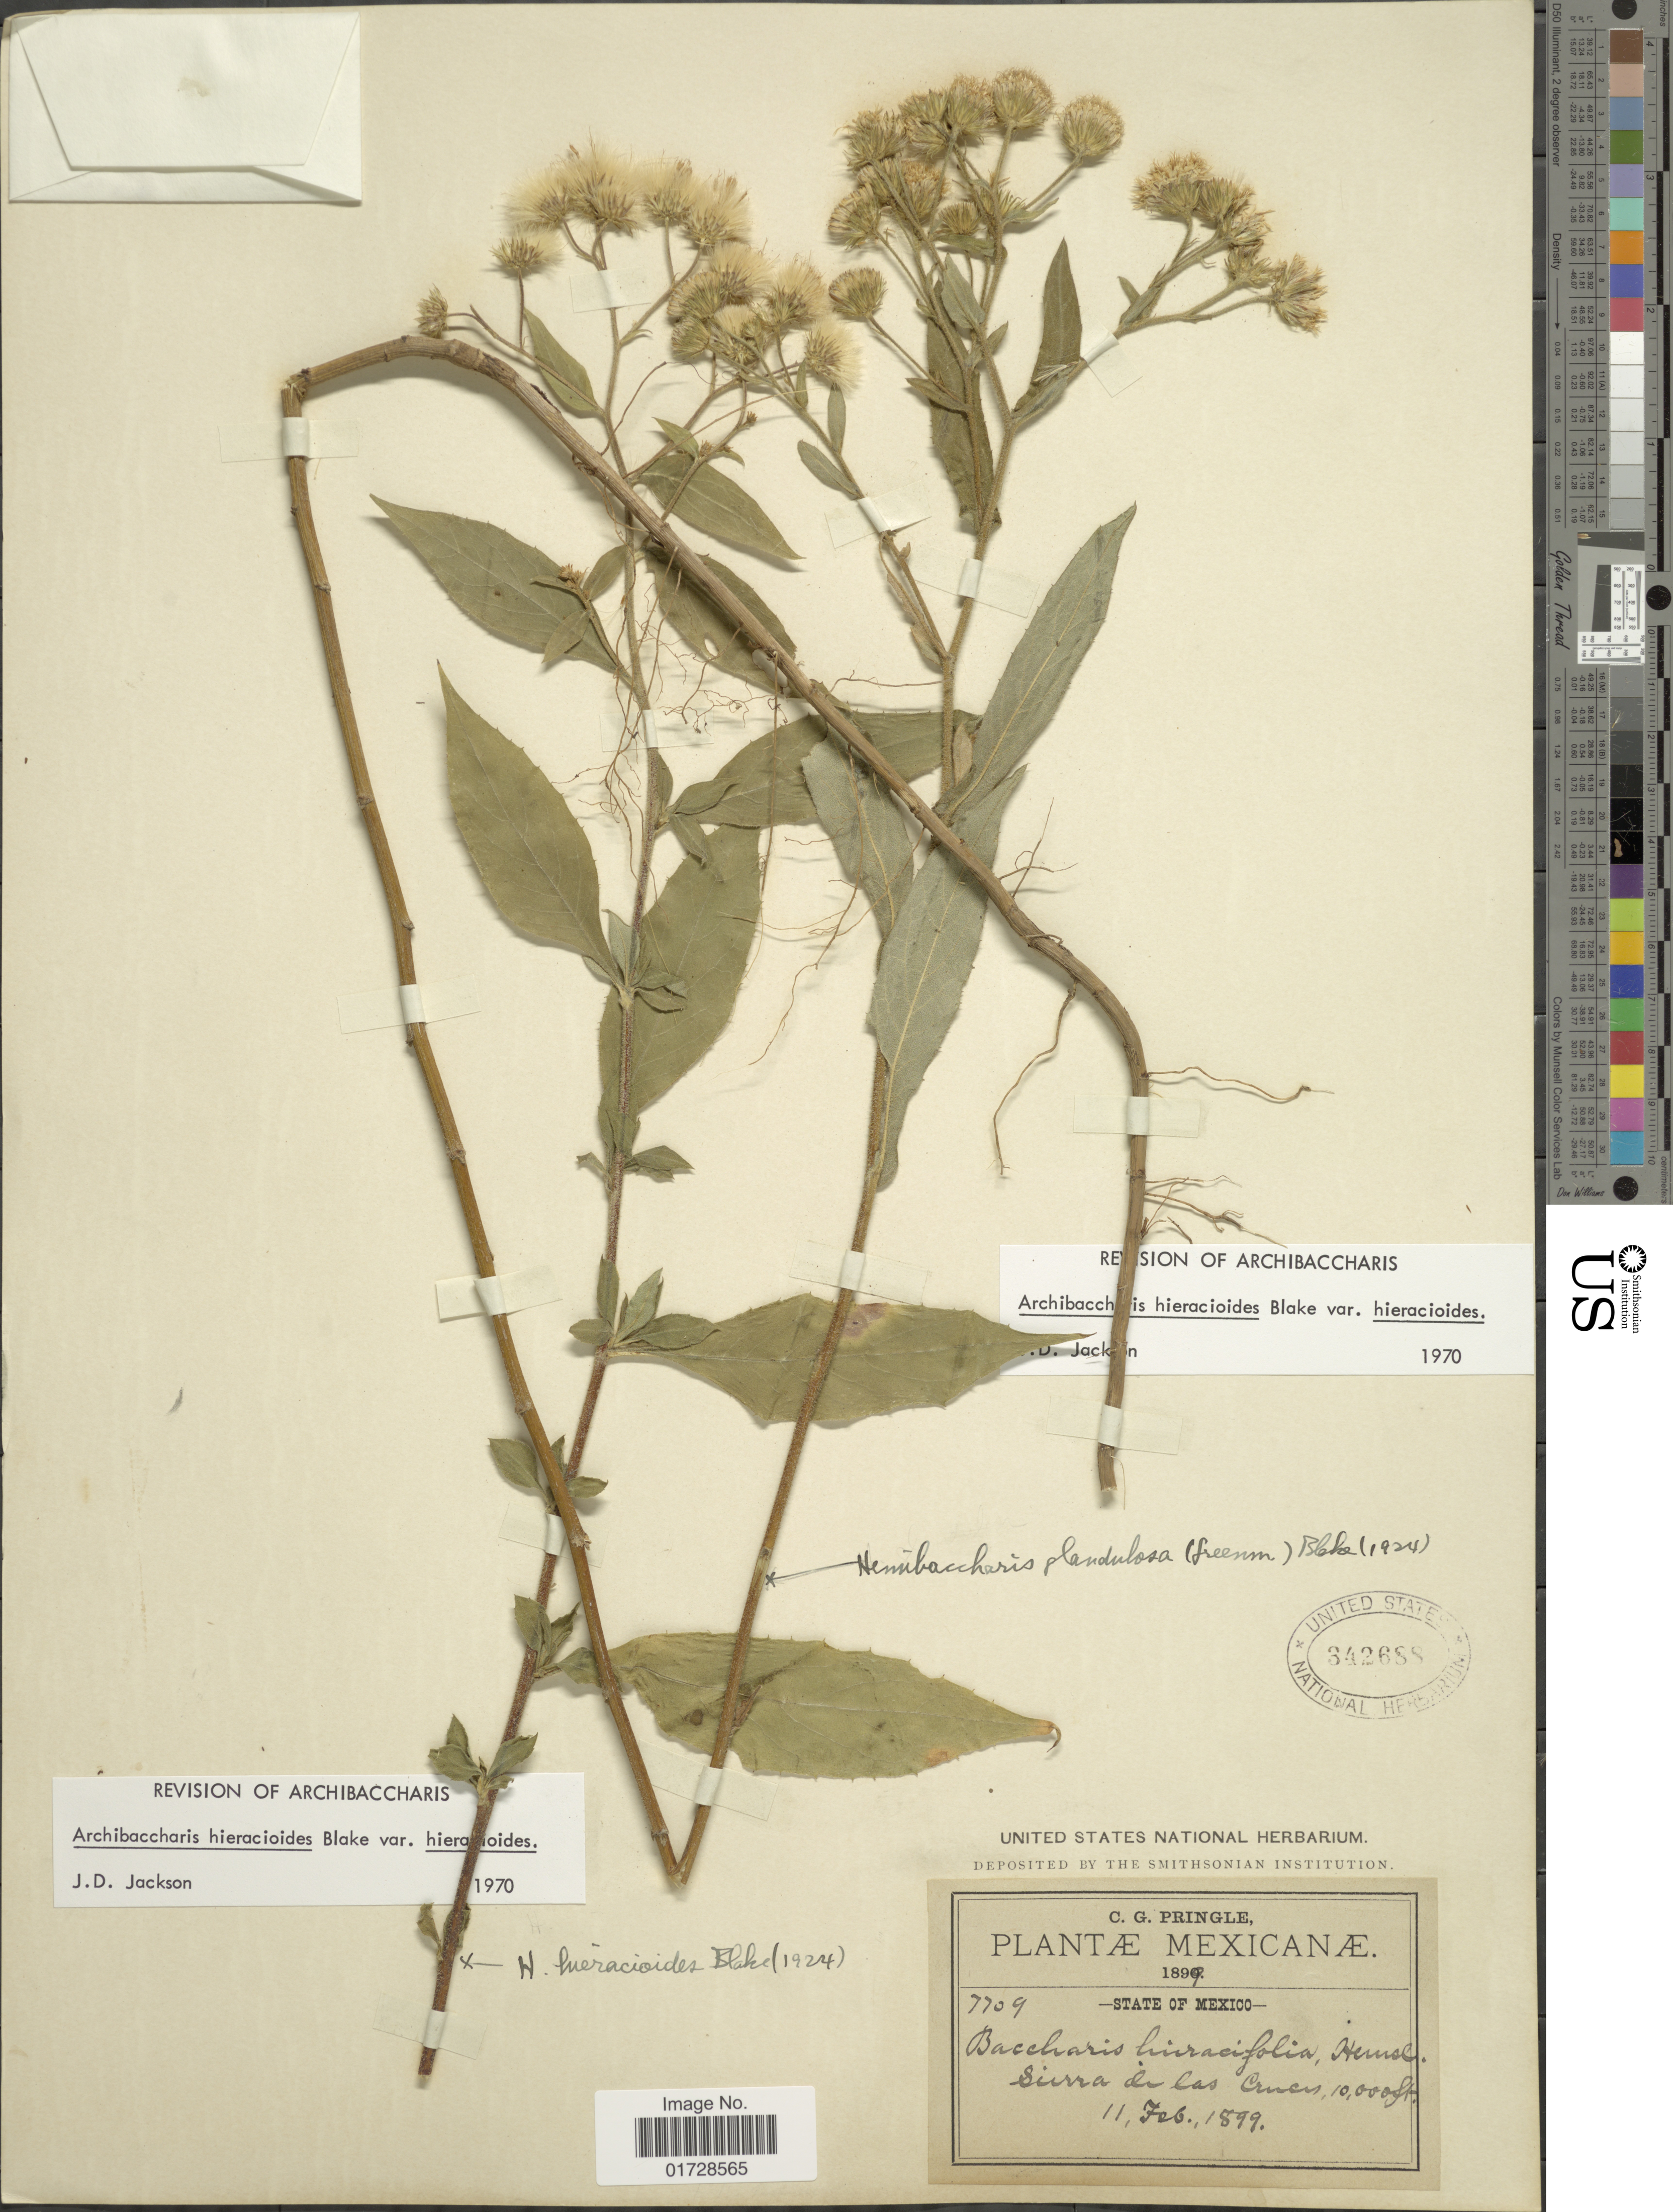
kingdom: Plantae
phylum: Tracheophyta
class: Magnoliopsida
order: Asterales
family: Asteraceae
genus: Archibaccharis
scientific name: Archibaccharis hieracioides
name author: (S.F. Blake) S.F. Blake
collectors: C. G. Pringle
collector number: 7709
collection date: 1899-02-11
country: Mexico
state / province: México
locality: Sierra de las Cruces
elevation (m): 3048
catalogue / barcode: US 342688